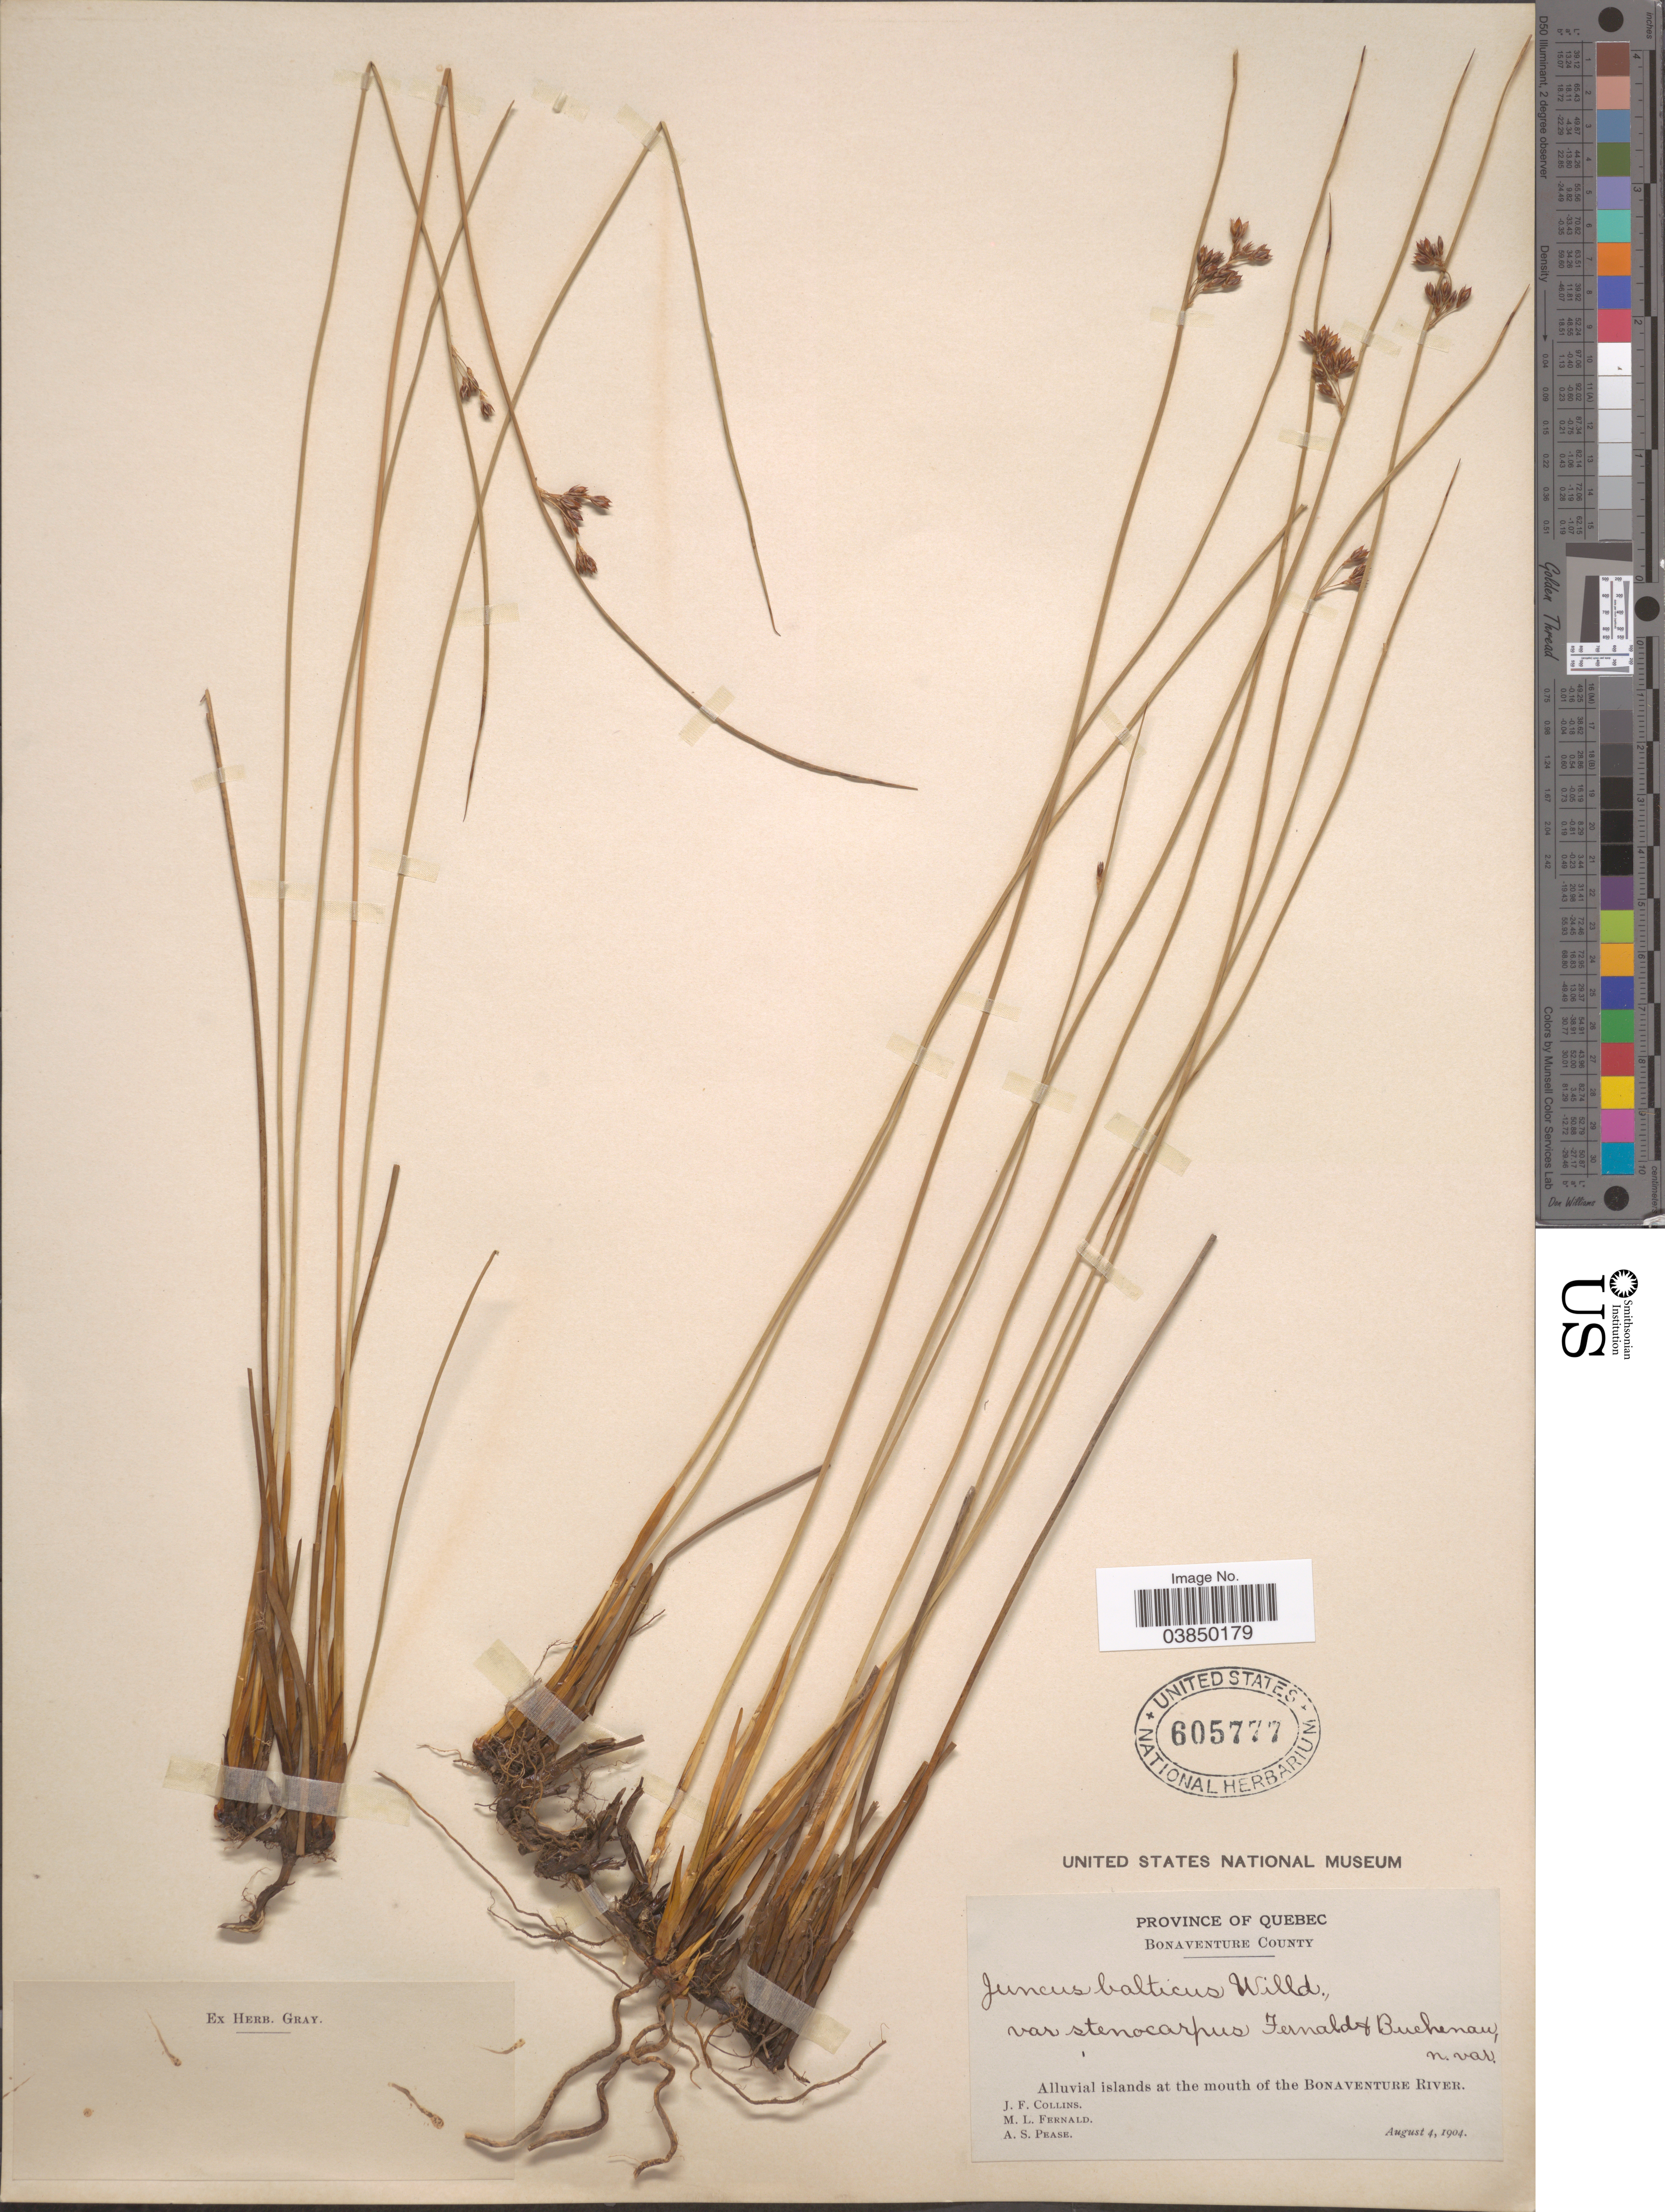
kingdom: Plantae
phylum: Tracheophyta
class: Liliopsida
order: Poales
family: Juncaceae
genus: Juncus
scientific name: Juncus balticus var. stenocarpus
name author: Fernald & Buchenau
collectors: J. Collins, M. L. Fernald & A. S. Pease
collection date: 1904-08-04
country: Canada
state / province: Quebec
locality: Bonaventure County. Alluvial islands at the mouth of the Bonaventure River.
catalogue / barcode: US 605777